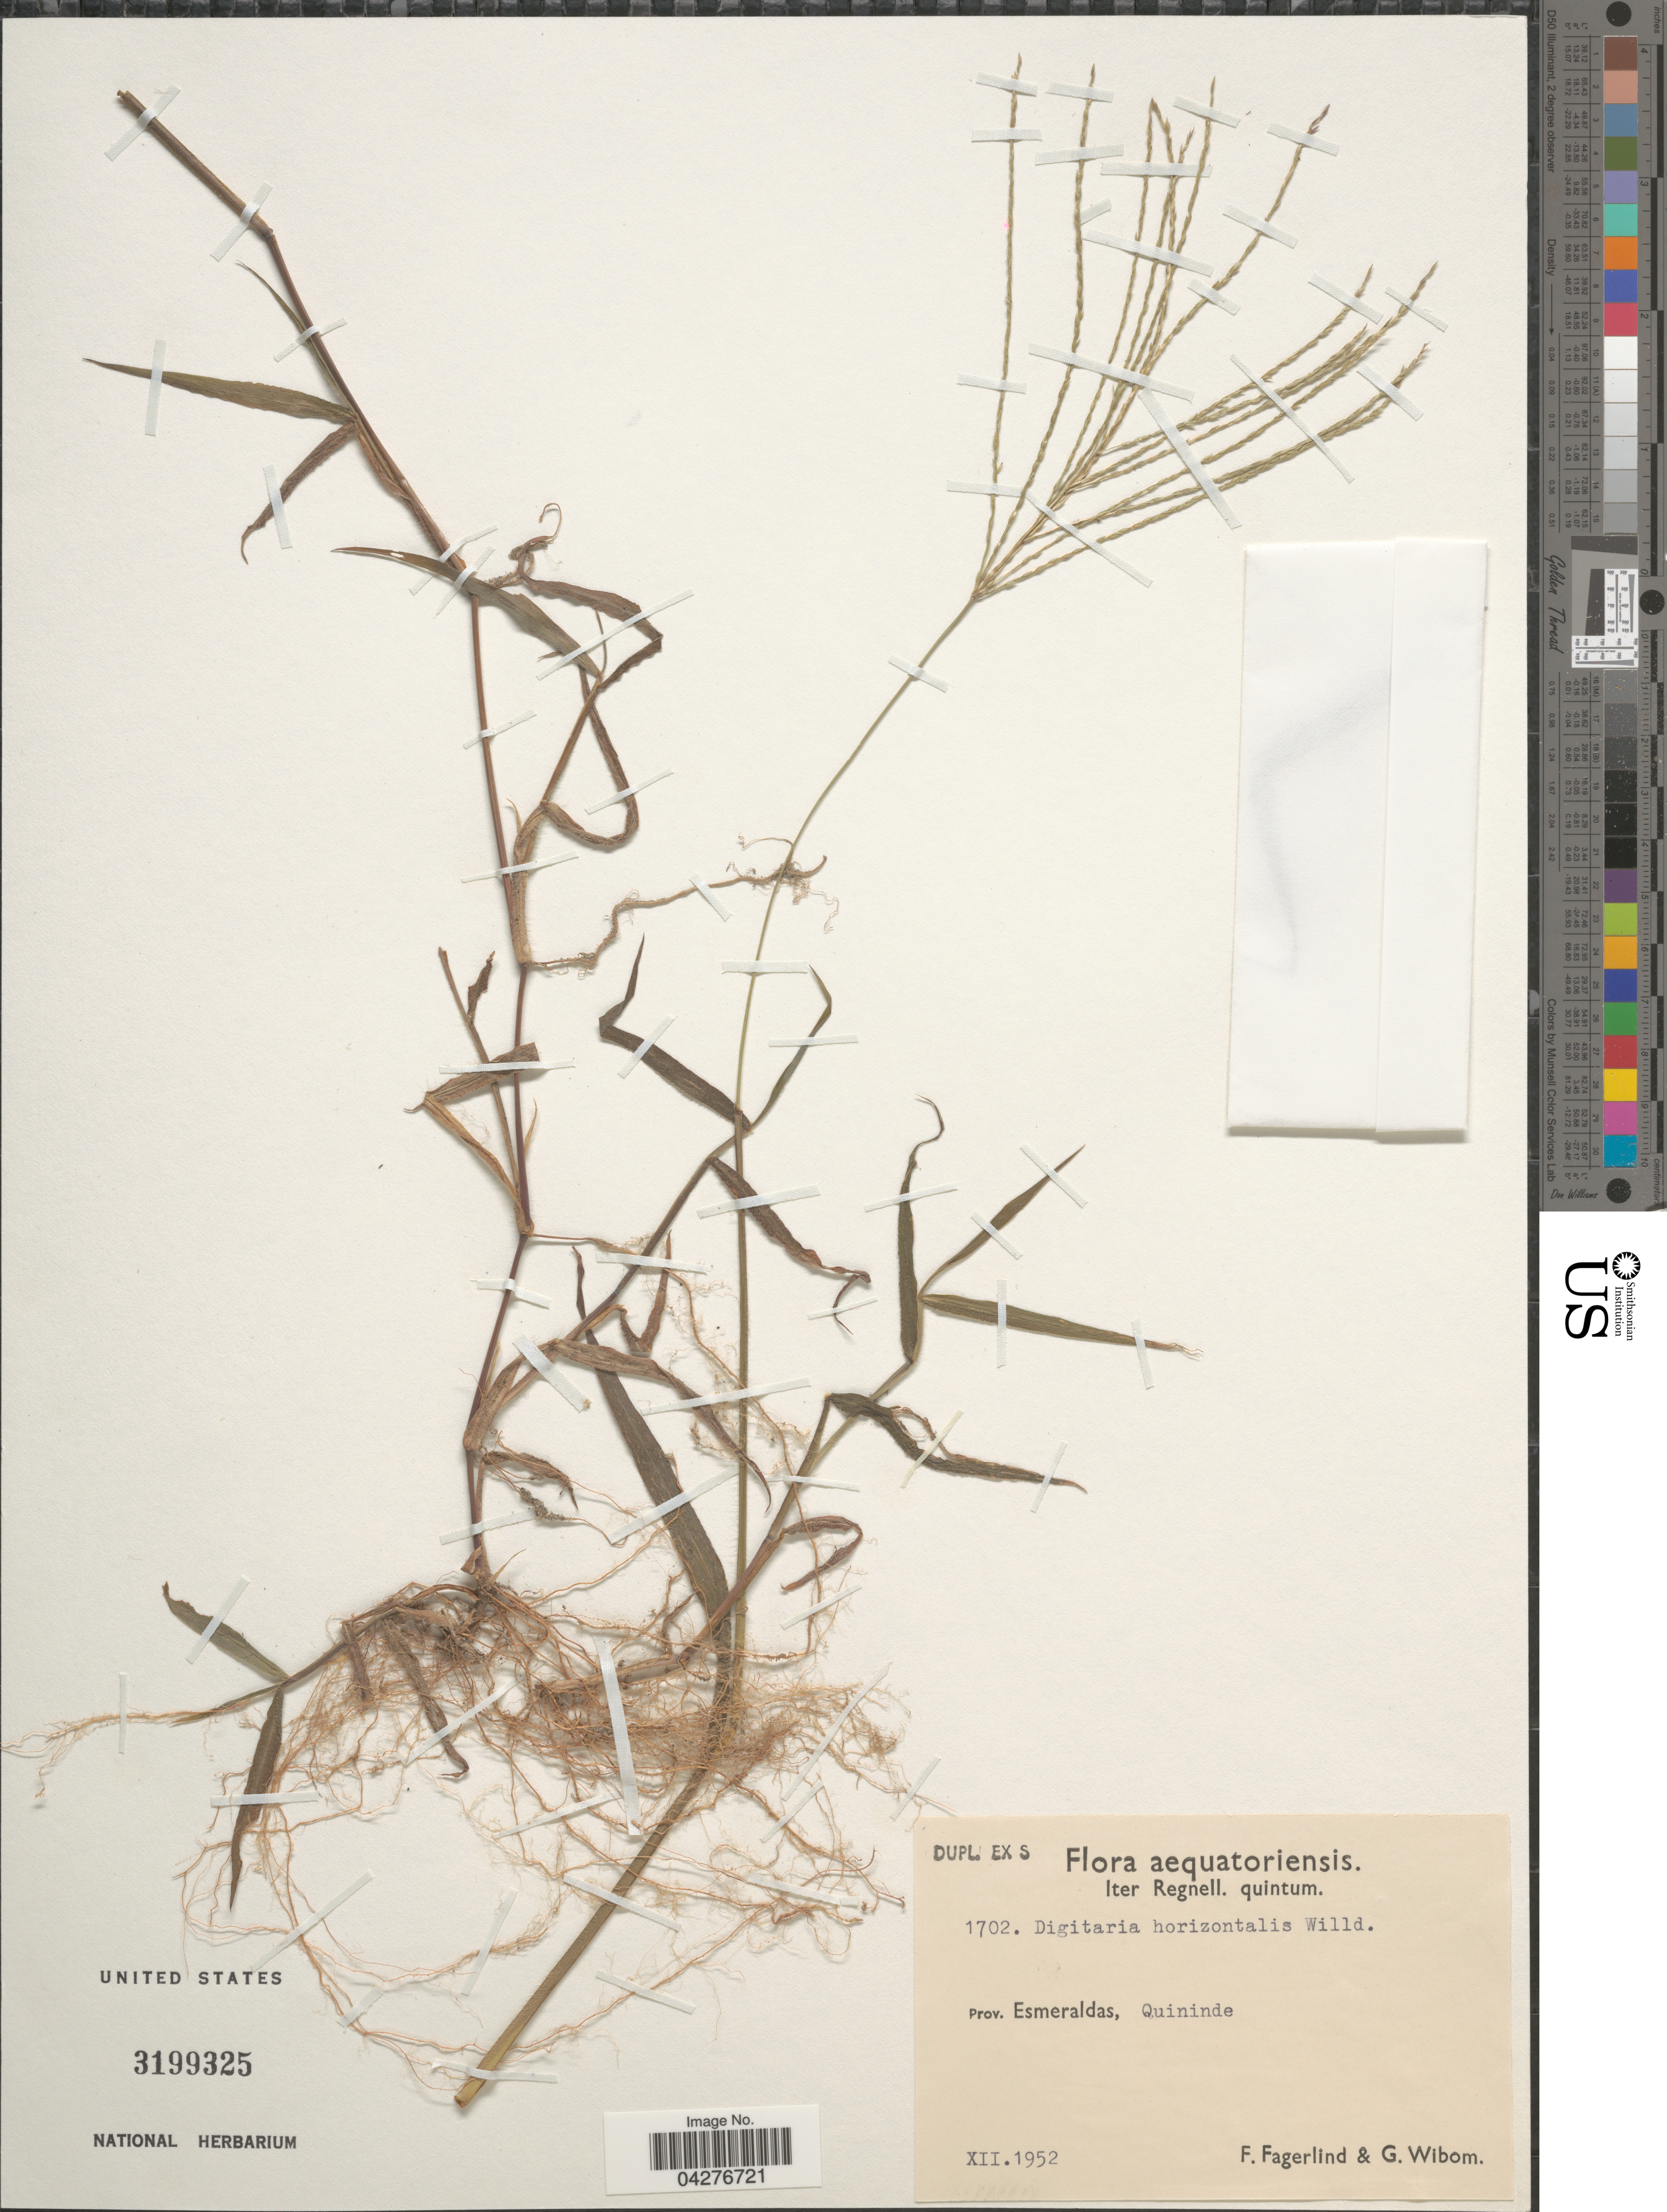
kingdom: Plantae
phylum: Tracheophyta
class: Liliopsida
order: Poales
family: Poaceae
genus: Digitaria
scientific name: Digitaria horizontalis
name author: Willd.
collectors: F. Fagerlind & G. Wibom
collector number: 1702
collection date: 1952-12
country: Ecuador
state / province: Esmeraldas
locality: Aequatoriensis. Iter Regnell. quintum. Quininde.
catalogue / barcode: US 3199325